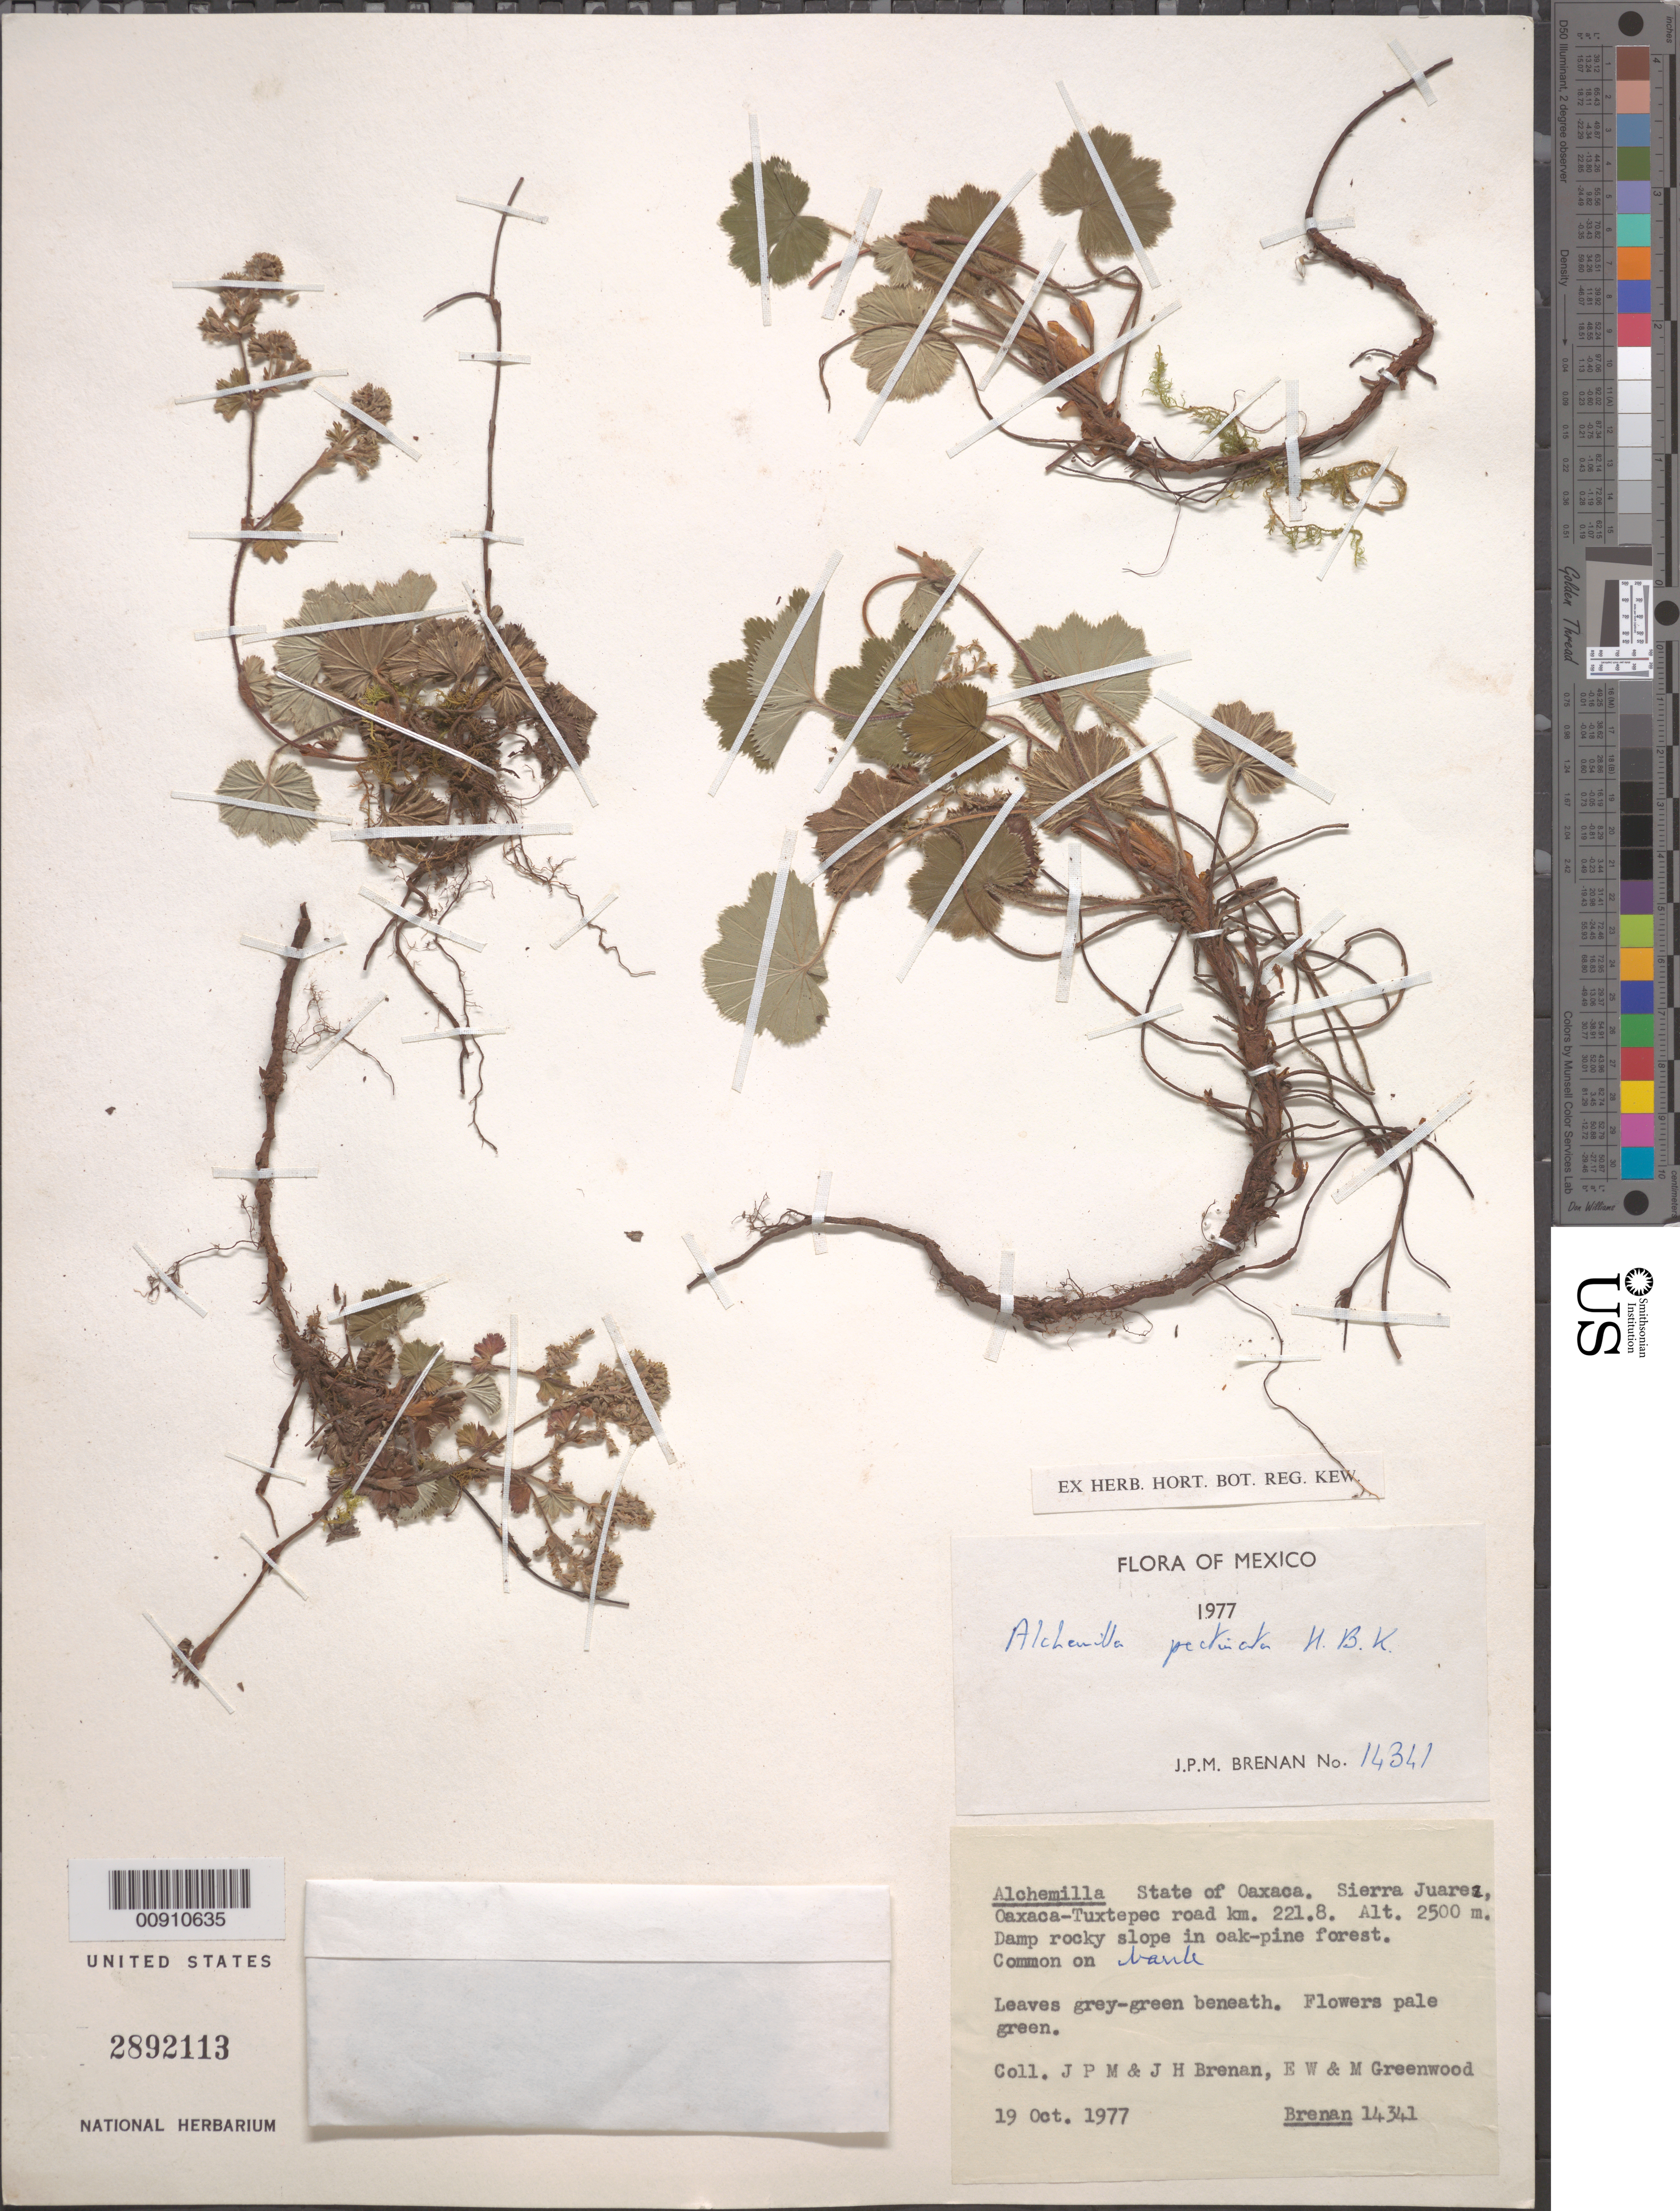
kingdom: Plantae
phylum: Tracheophyta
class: Magnoliopsida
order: Rosales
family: Rosaceae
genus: Lachemilla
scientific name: Lachemilla pectinata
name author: (Kunth) Rothm.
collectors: J. Brenan, J. H. Brenan, E. Greenwood & Greenwood, M.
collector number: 14341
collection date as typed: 19 Oct 1977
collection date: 1977-10-19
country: Mexico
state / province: Oaxaca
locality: State of Oaxaca. Sierra Juárez, Oaxaca-Tuxtepec road km. 221.8.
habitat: Damp rocky slope in oak-pine forest. Common on bank.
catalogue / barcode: US 2892113